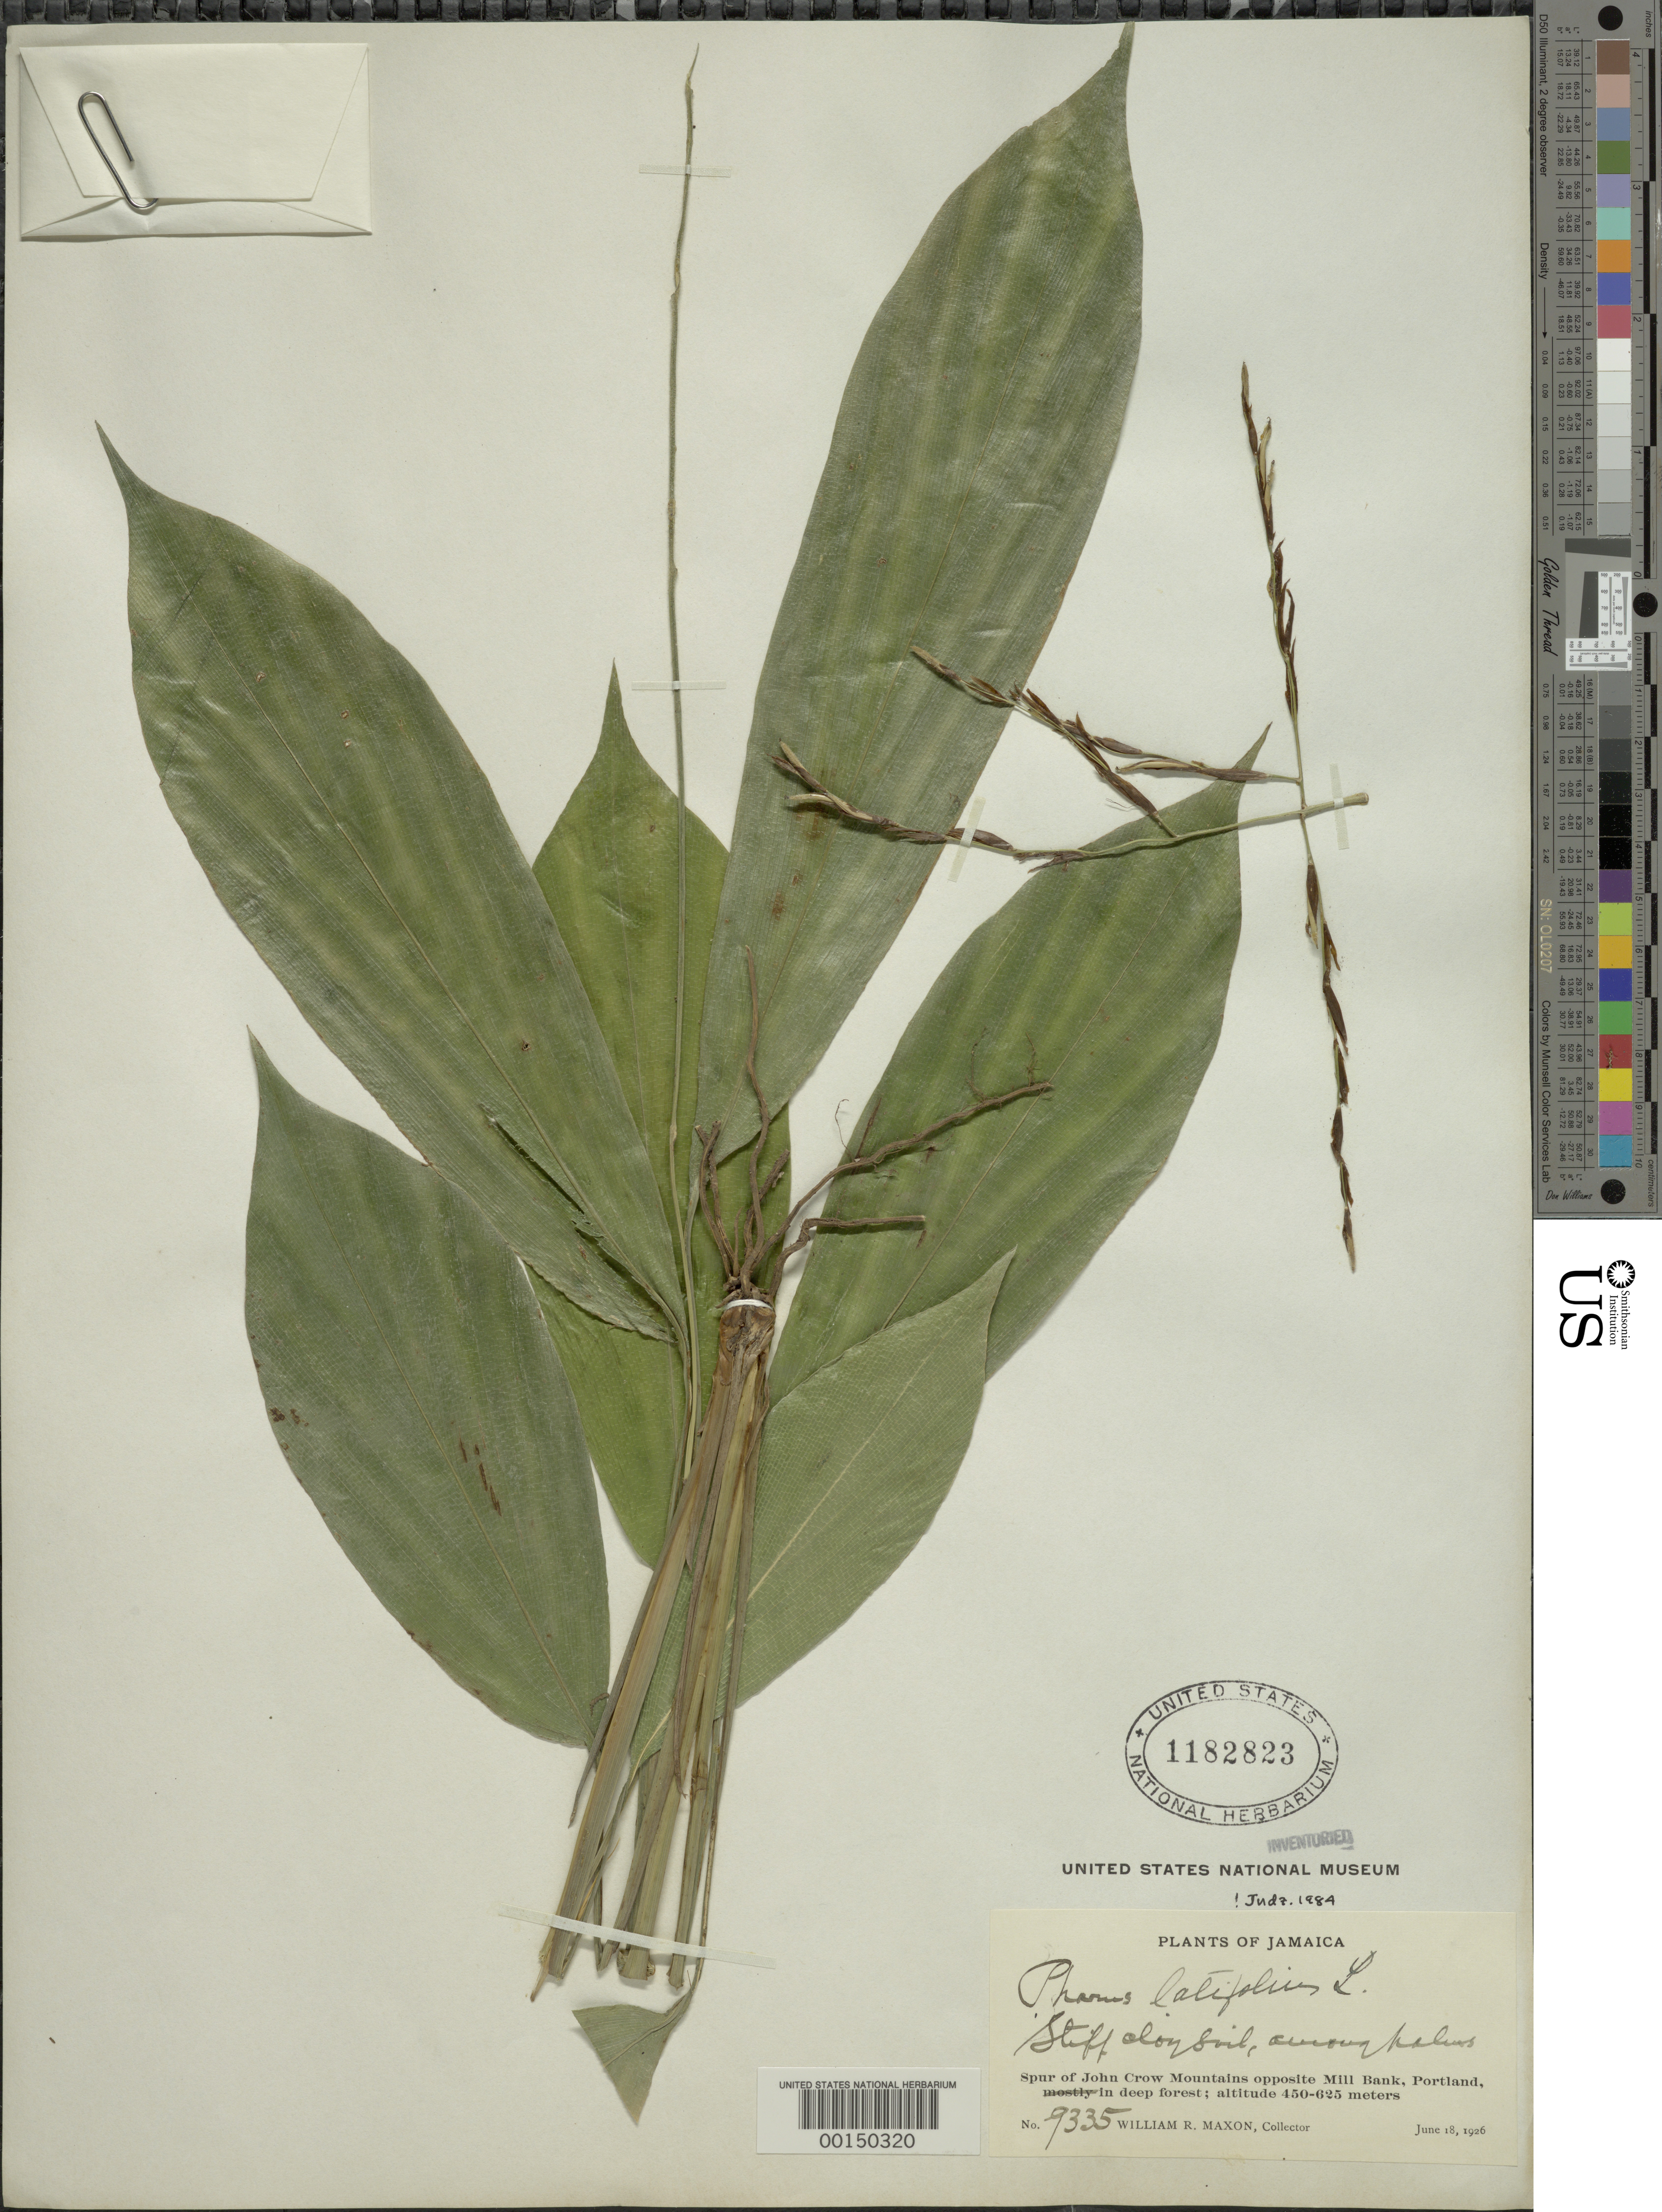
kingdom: Plantae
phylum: Tracheophyta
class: Liliopsida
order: Poales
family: Poaceae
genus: Pharus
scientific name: Pharus latifolius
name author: L.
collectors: W. R. Maxon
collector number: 9335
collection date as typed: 18 Jun 1926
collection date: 1926-06-18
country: Jamaica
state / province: Portland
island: Greater Antilles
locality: Mill bank, john crow mountains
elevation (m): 450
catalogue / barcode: US 1182823